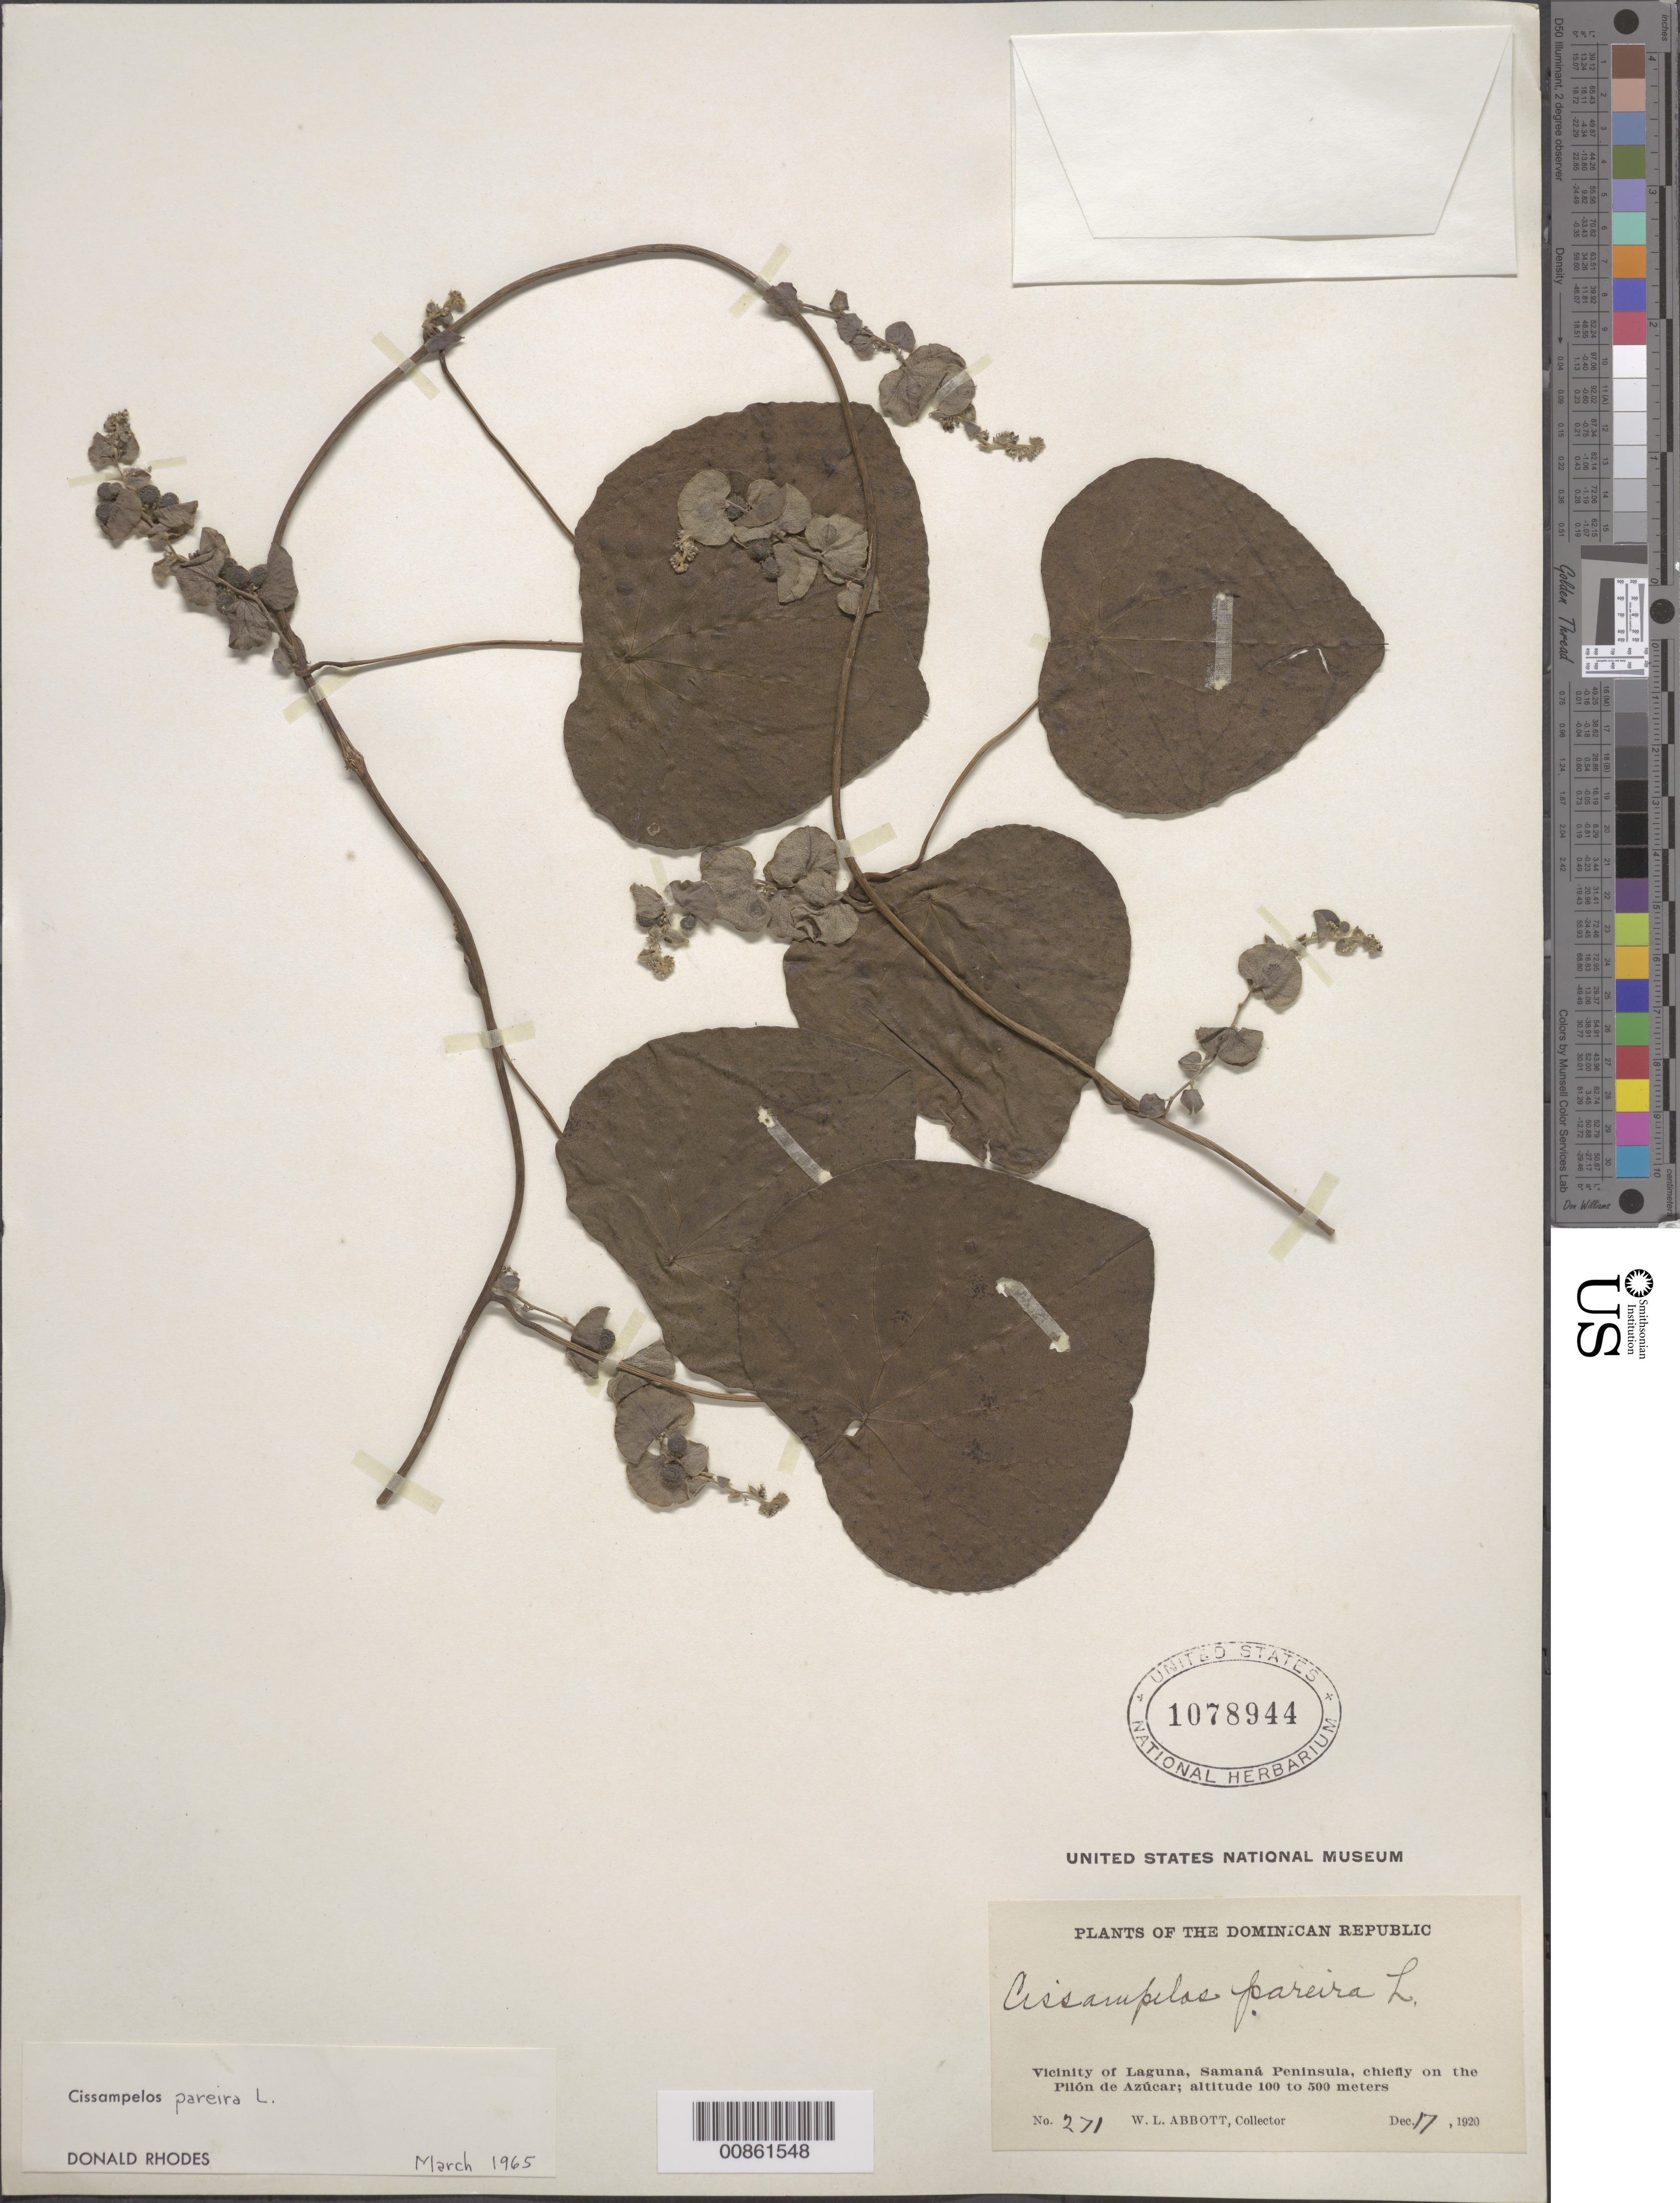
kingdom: Plantae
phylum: Tracheophyta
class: Magnoliopsida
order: Ranunculales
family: Menispermaceae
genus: Cissampelos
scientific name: Cissampelos pareira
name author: L.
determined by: Rhodes, D.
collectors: W. L. Abbott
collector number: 271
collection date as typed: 17 Dec 1920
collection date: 1920-12-17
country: Dominican Republic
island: Hispaniola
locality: Vicinity of Laguna, Samaná Peninsula, chiefly on the Pilón de Azúcar.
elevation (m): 100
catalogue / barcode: US 1078944